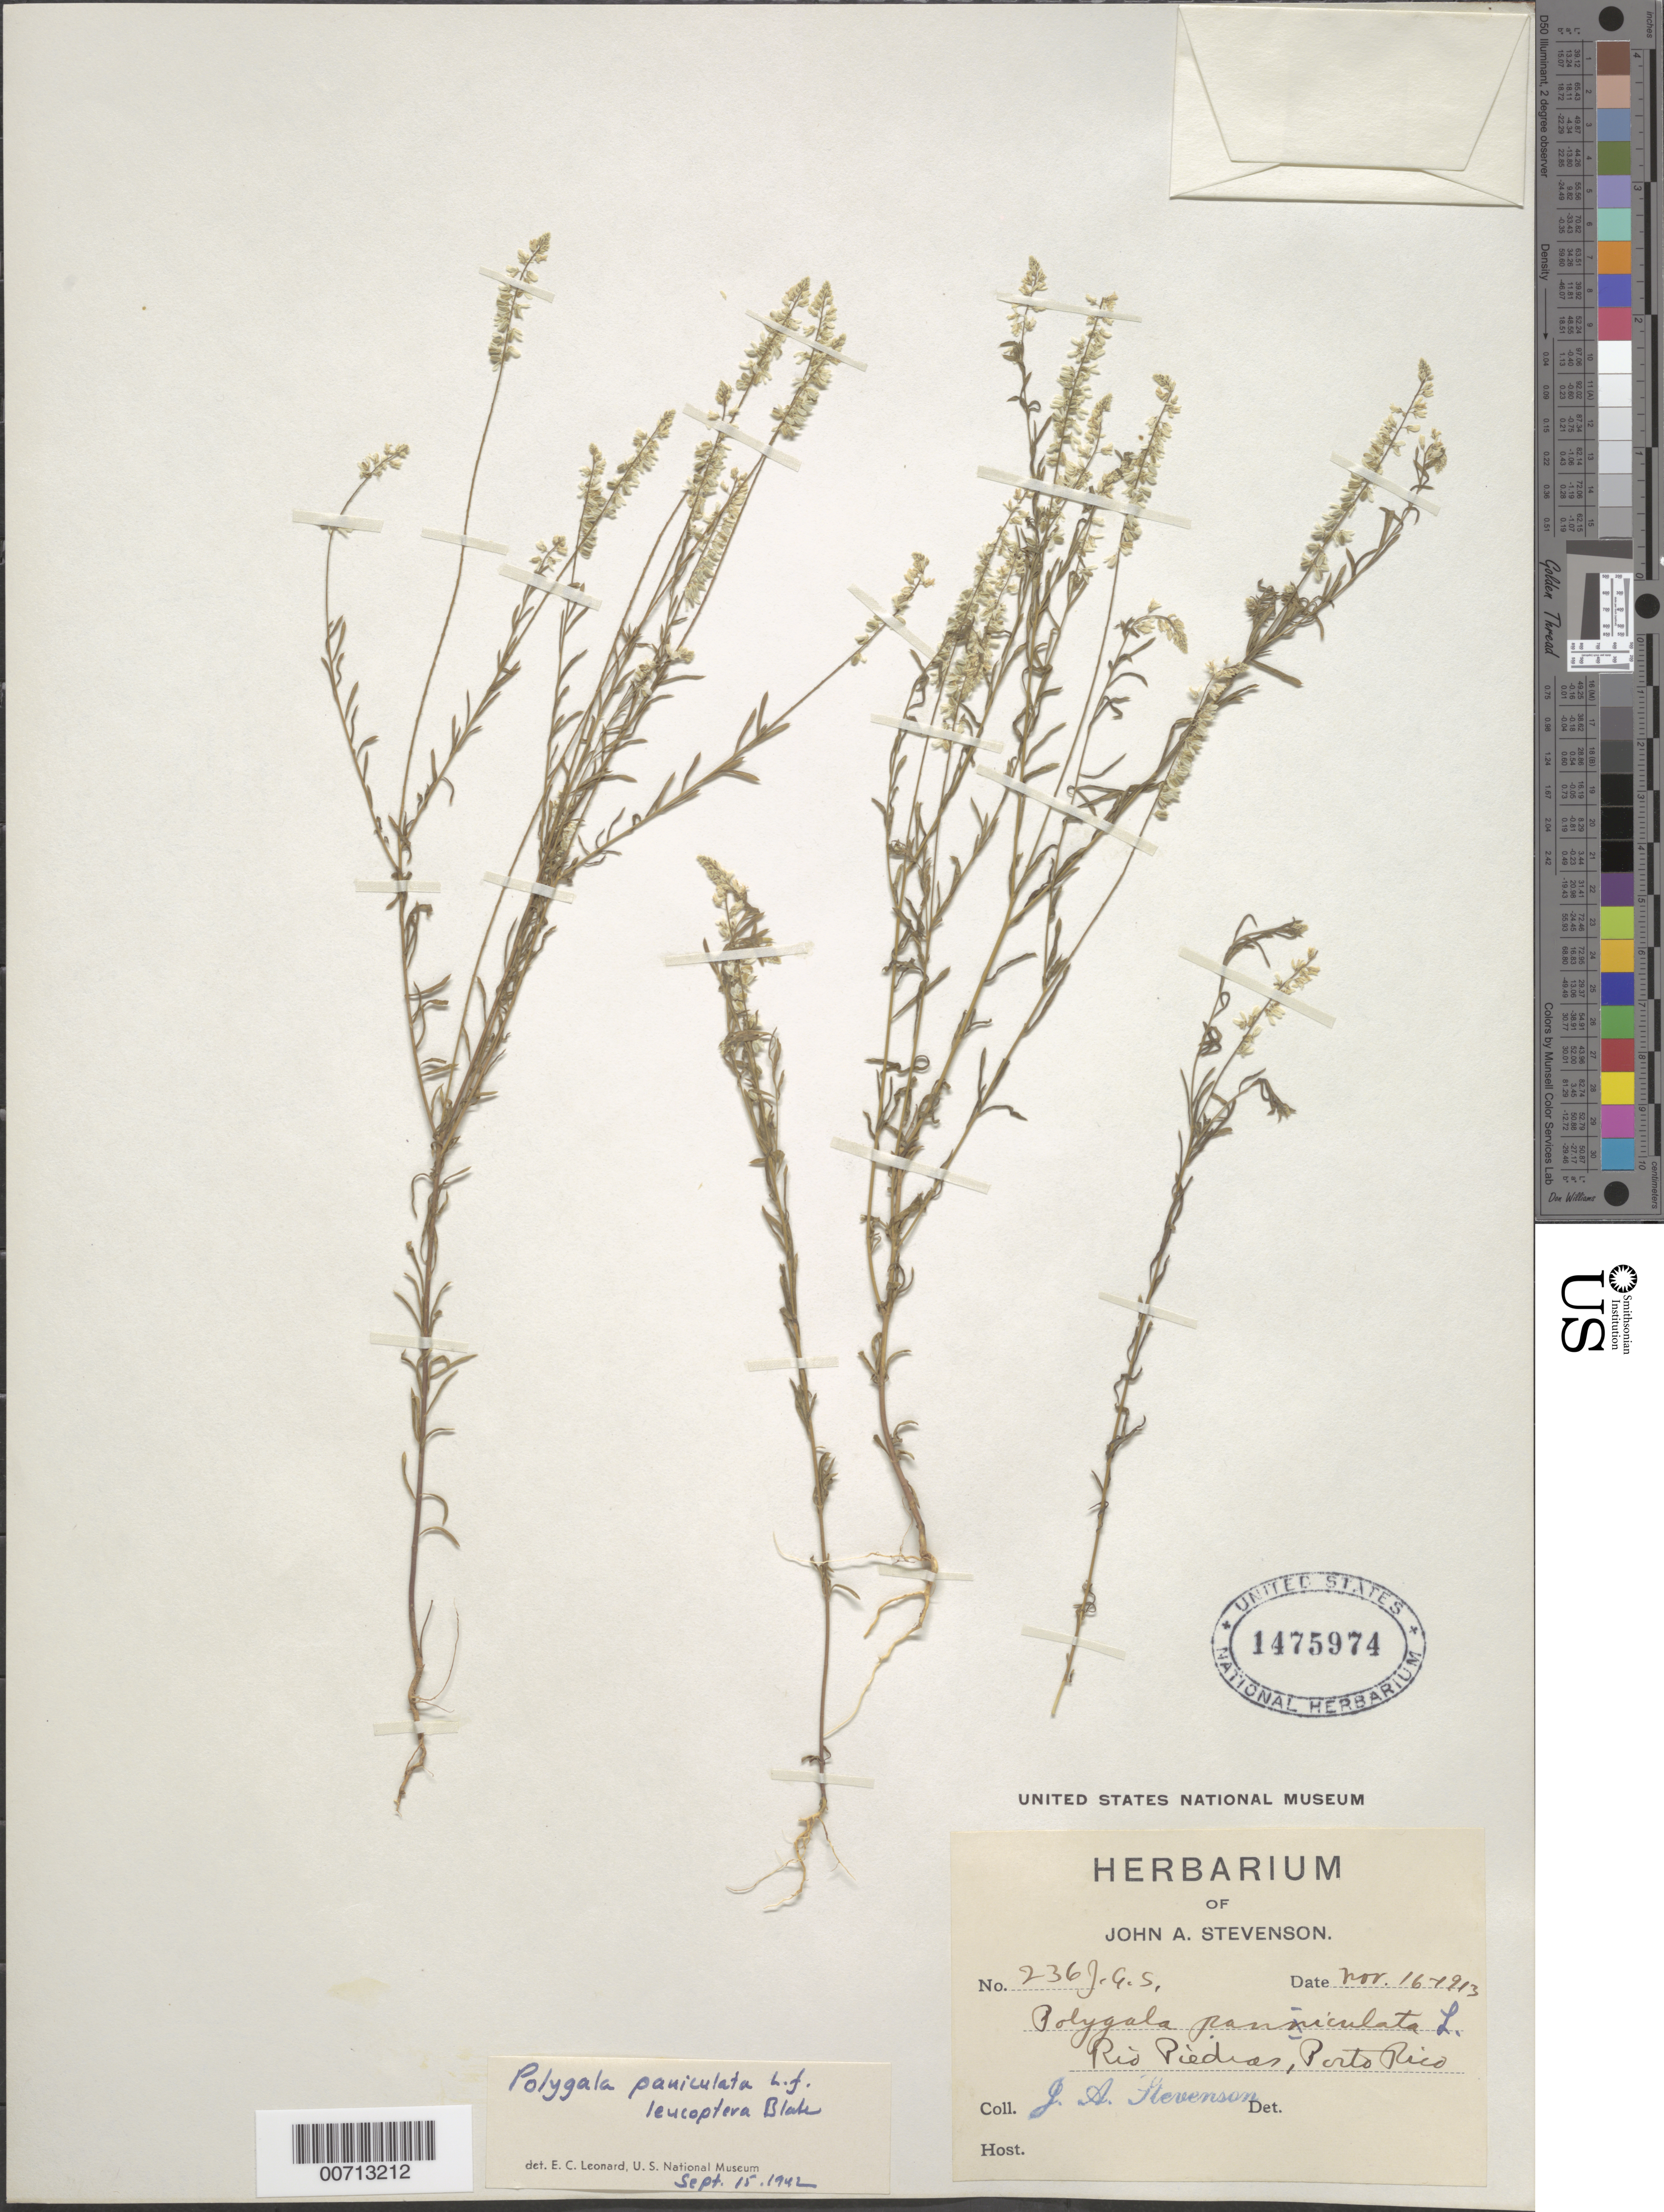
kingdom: Plantae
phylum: Tracheophyta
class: Magnoliopsida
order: Fabales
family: Polygalaceae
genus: Polygala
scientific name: Polygala paniculata f. leucoptera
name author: S.F. Blake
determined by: Leonard, Emery C., (US)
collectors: J. Stevenson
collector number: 236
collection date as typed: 16 Nov 1913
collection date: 1913-11-16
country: Puerto Rico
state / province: Rio Piedras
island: Greater Antilles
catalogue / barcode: US 1475974